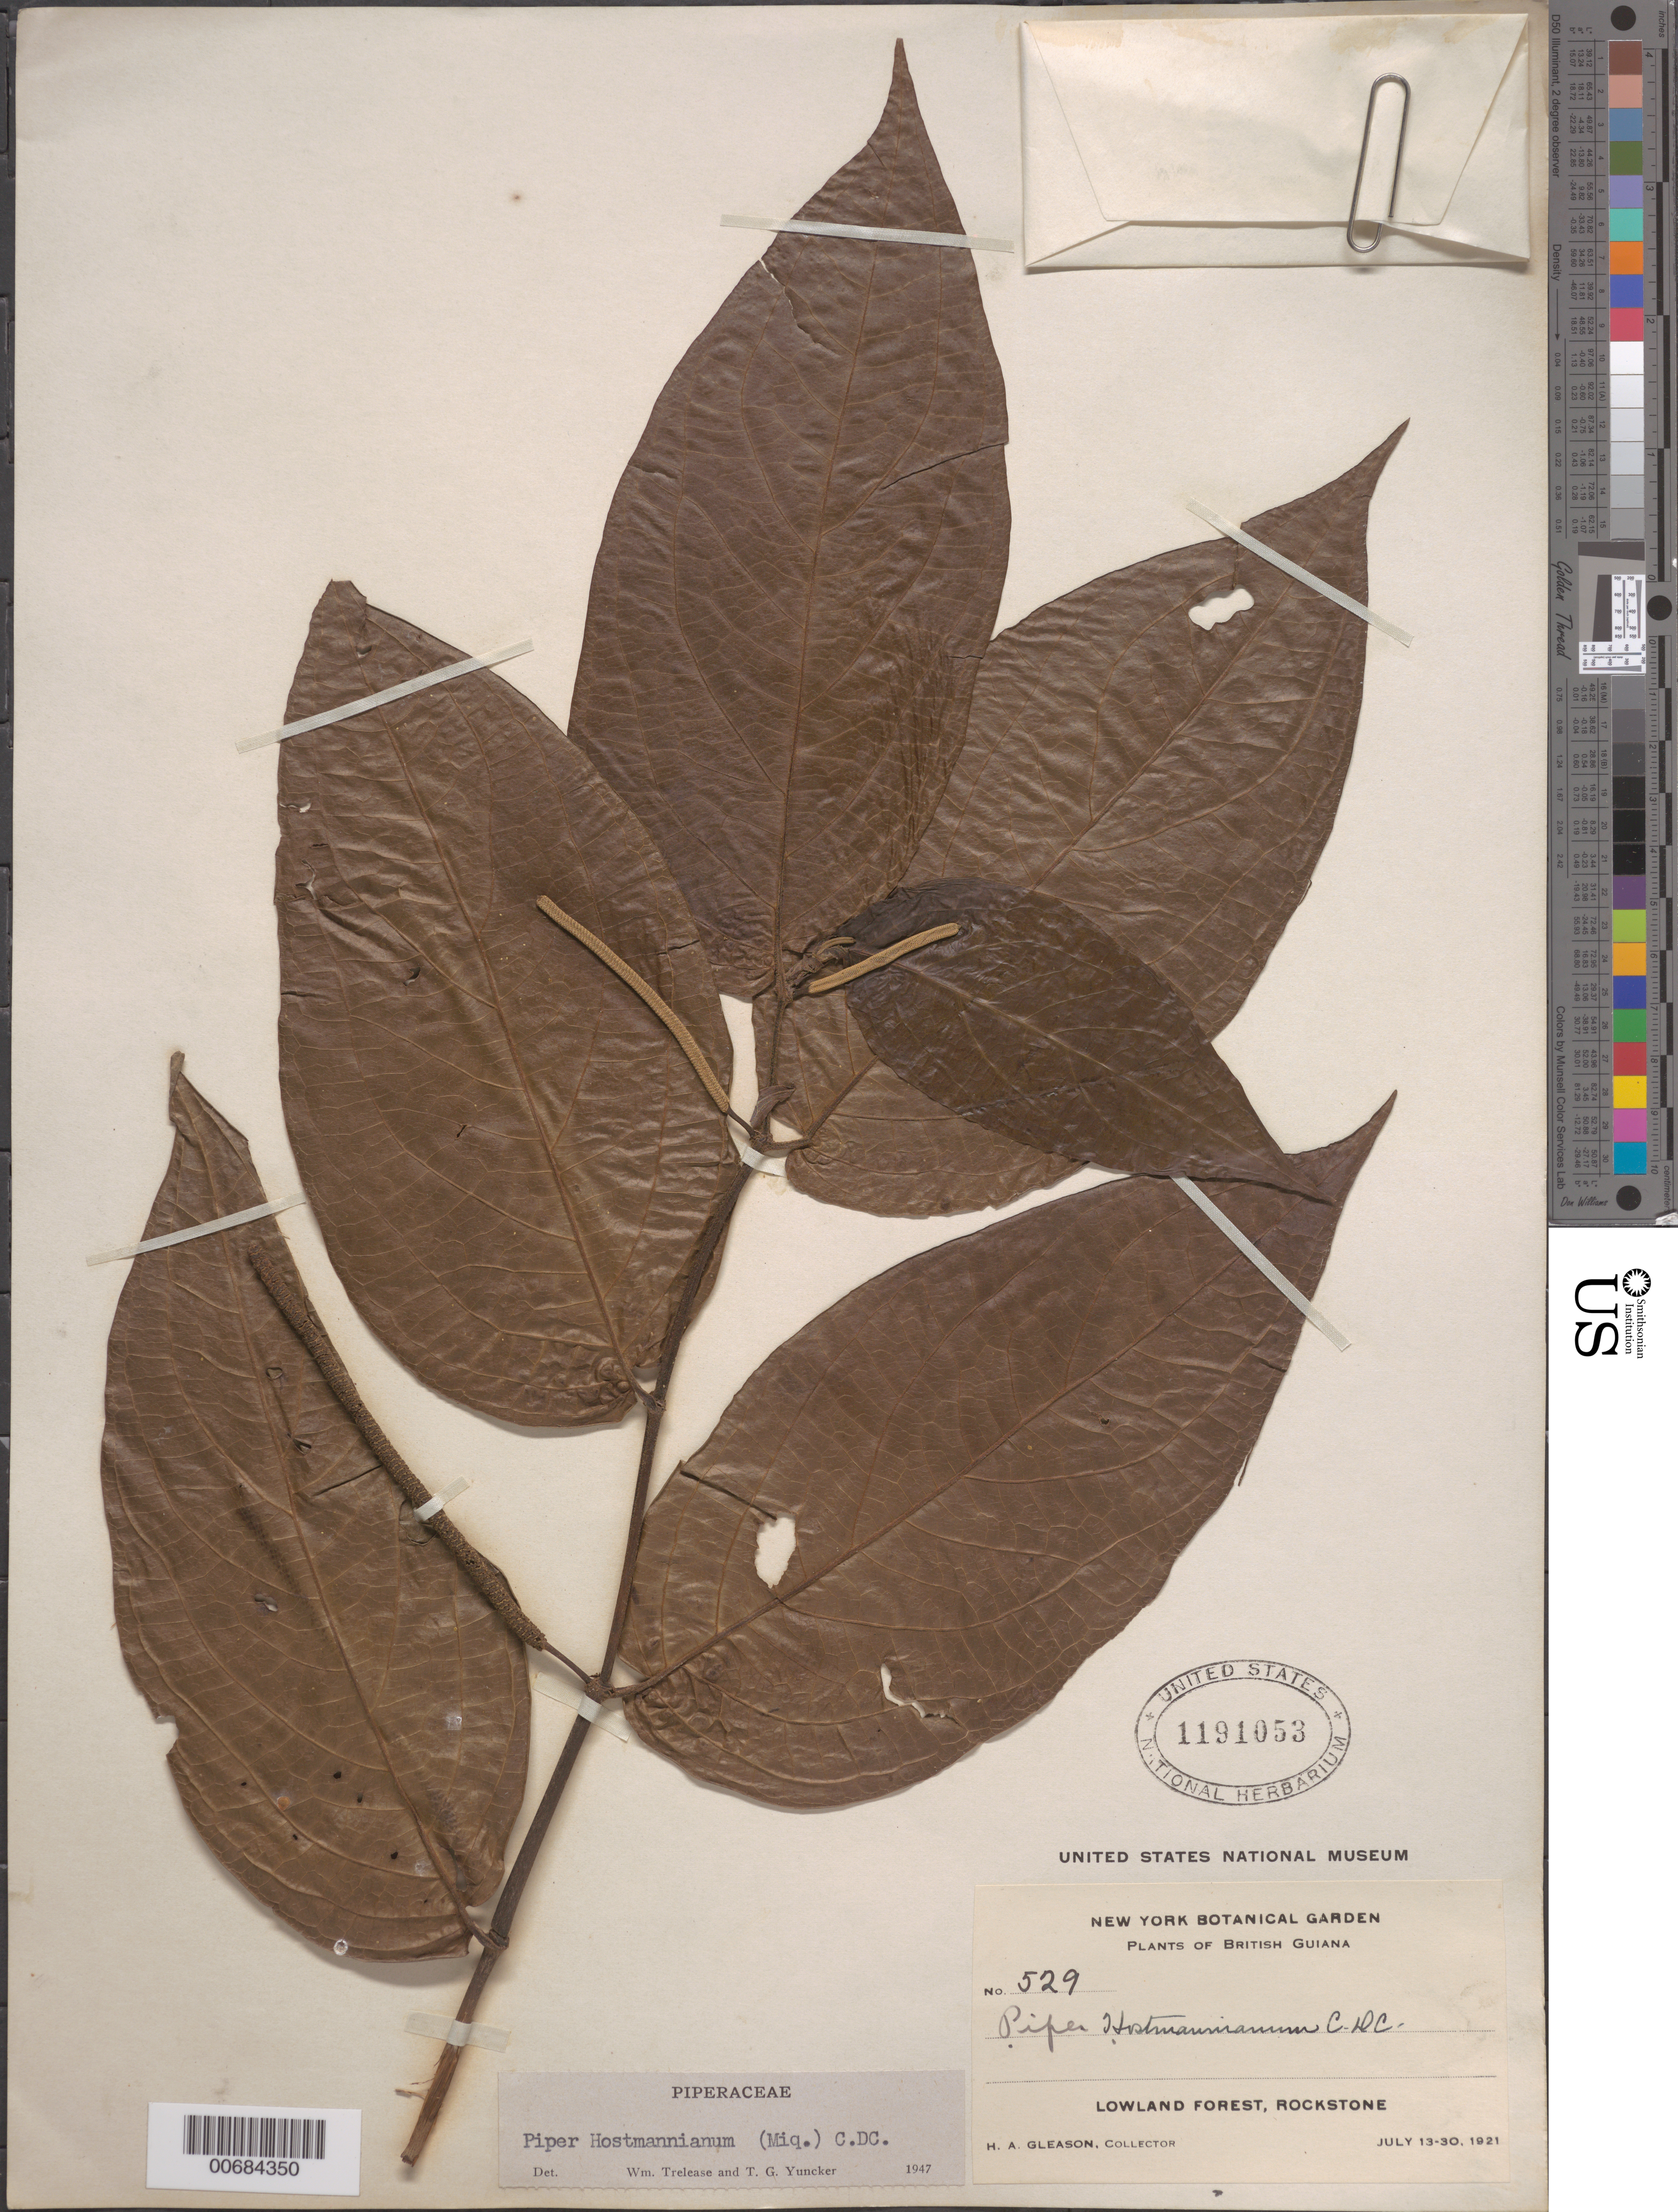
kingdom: Plantae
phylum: Tracheophyta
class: Magnoliopsida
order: Piperales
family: Piperaceae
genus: Piper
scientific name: Piper hostmannianum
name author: (Miq.) C. DC.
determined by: Trelease, W.; Yuncker, T. G.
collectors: H. A. Gleason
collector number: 529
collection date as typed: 13-Jul-21 to 30-Jul-21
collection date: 1921-07-13/1921-07-30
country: Guyana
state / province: U. Demerara-Berbice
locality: Rockstone, in and about the village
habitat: Lowland forest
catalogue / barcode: US 1191053